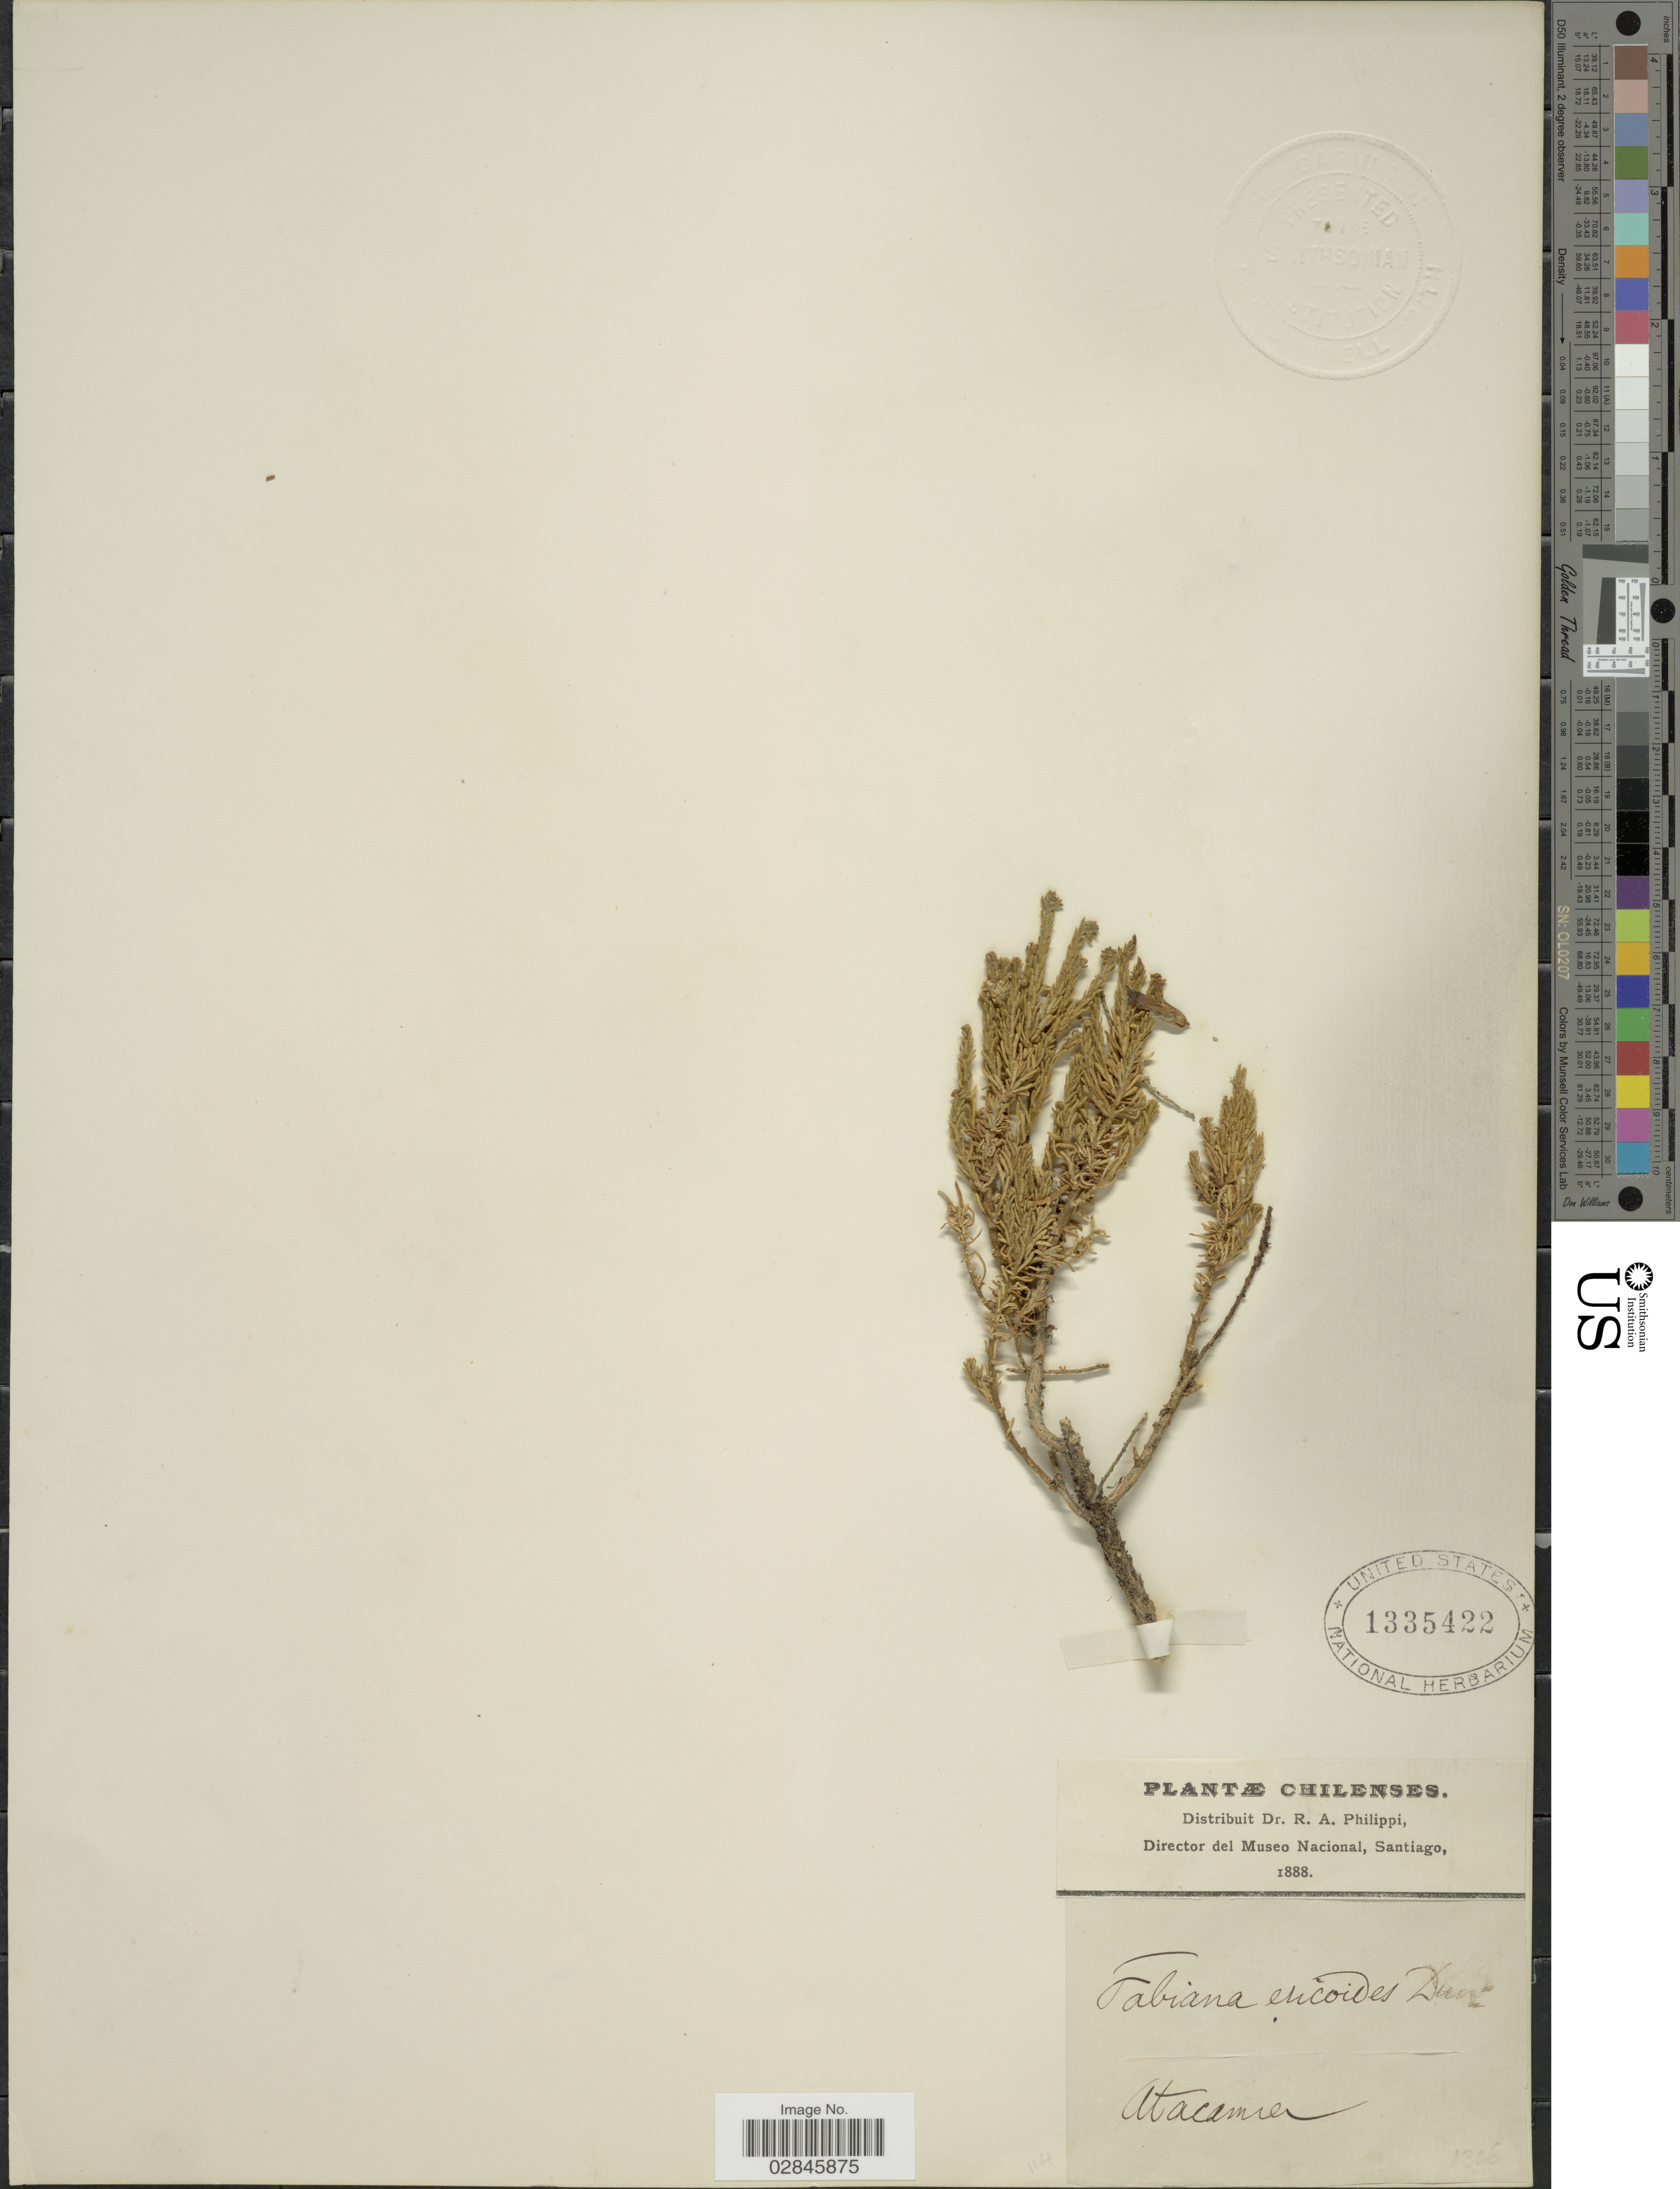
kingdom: Plantae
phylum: Tracheophyta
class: Magnoliopsida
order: Solanales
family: Solanaceae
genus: Fabiana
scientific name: Fabiana viscosa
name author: Hook. & Arn.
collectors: R. A. Philippi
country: Chile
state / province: Atacama (III)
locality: Atacama.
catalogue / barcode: US 1335422